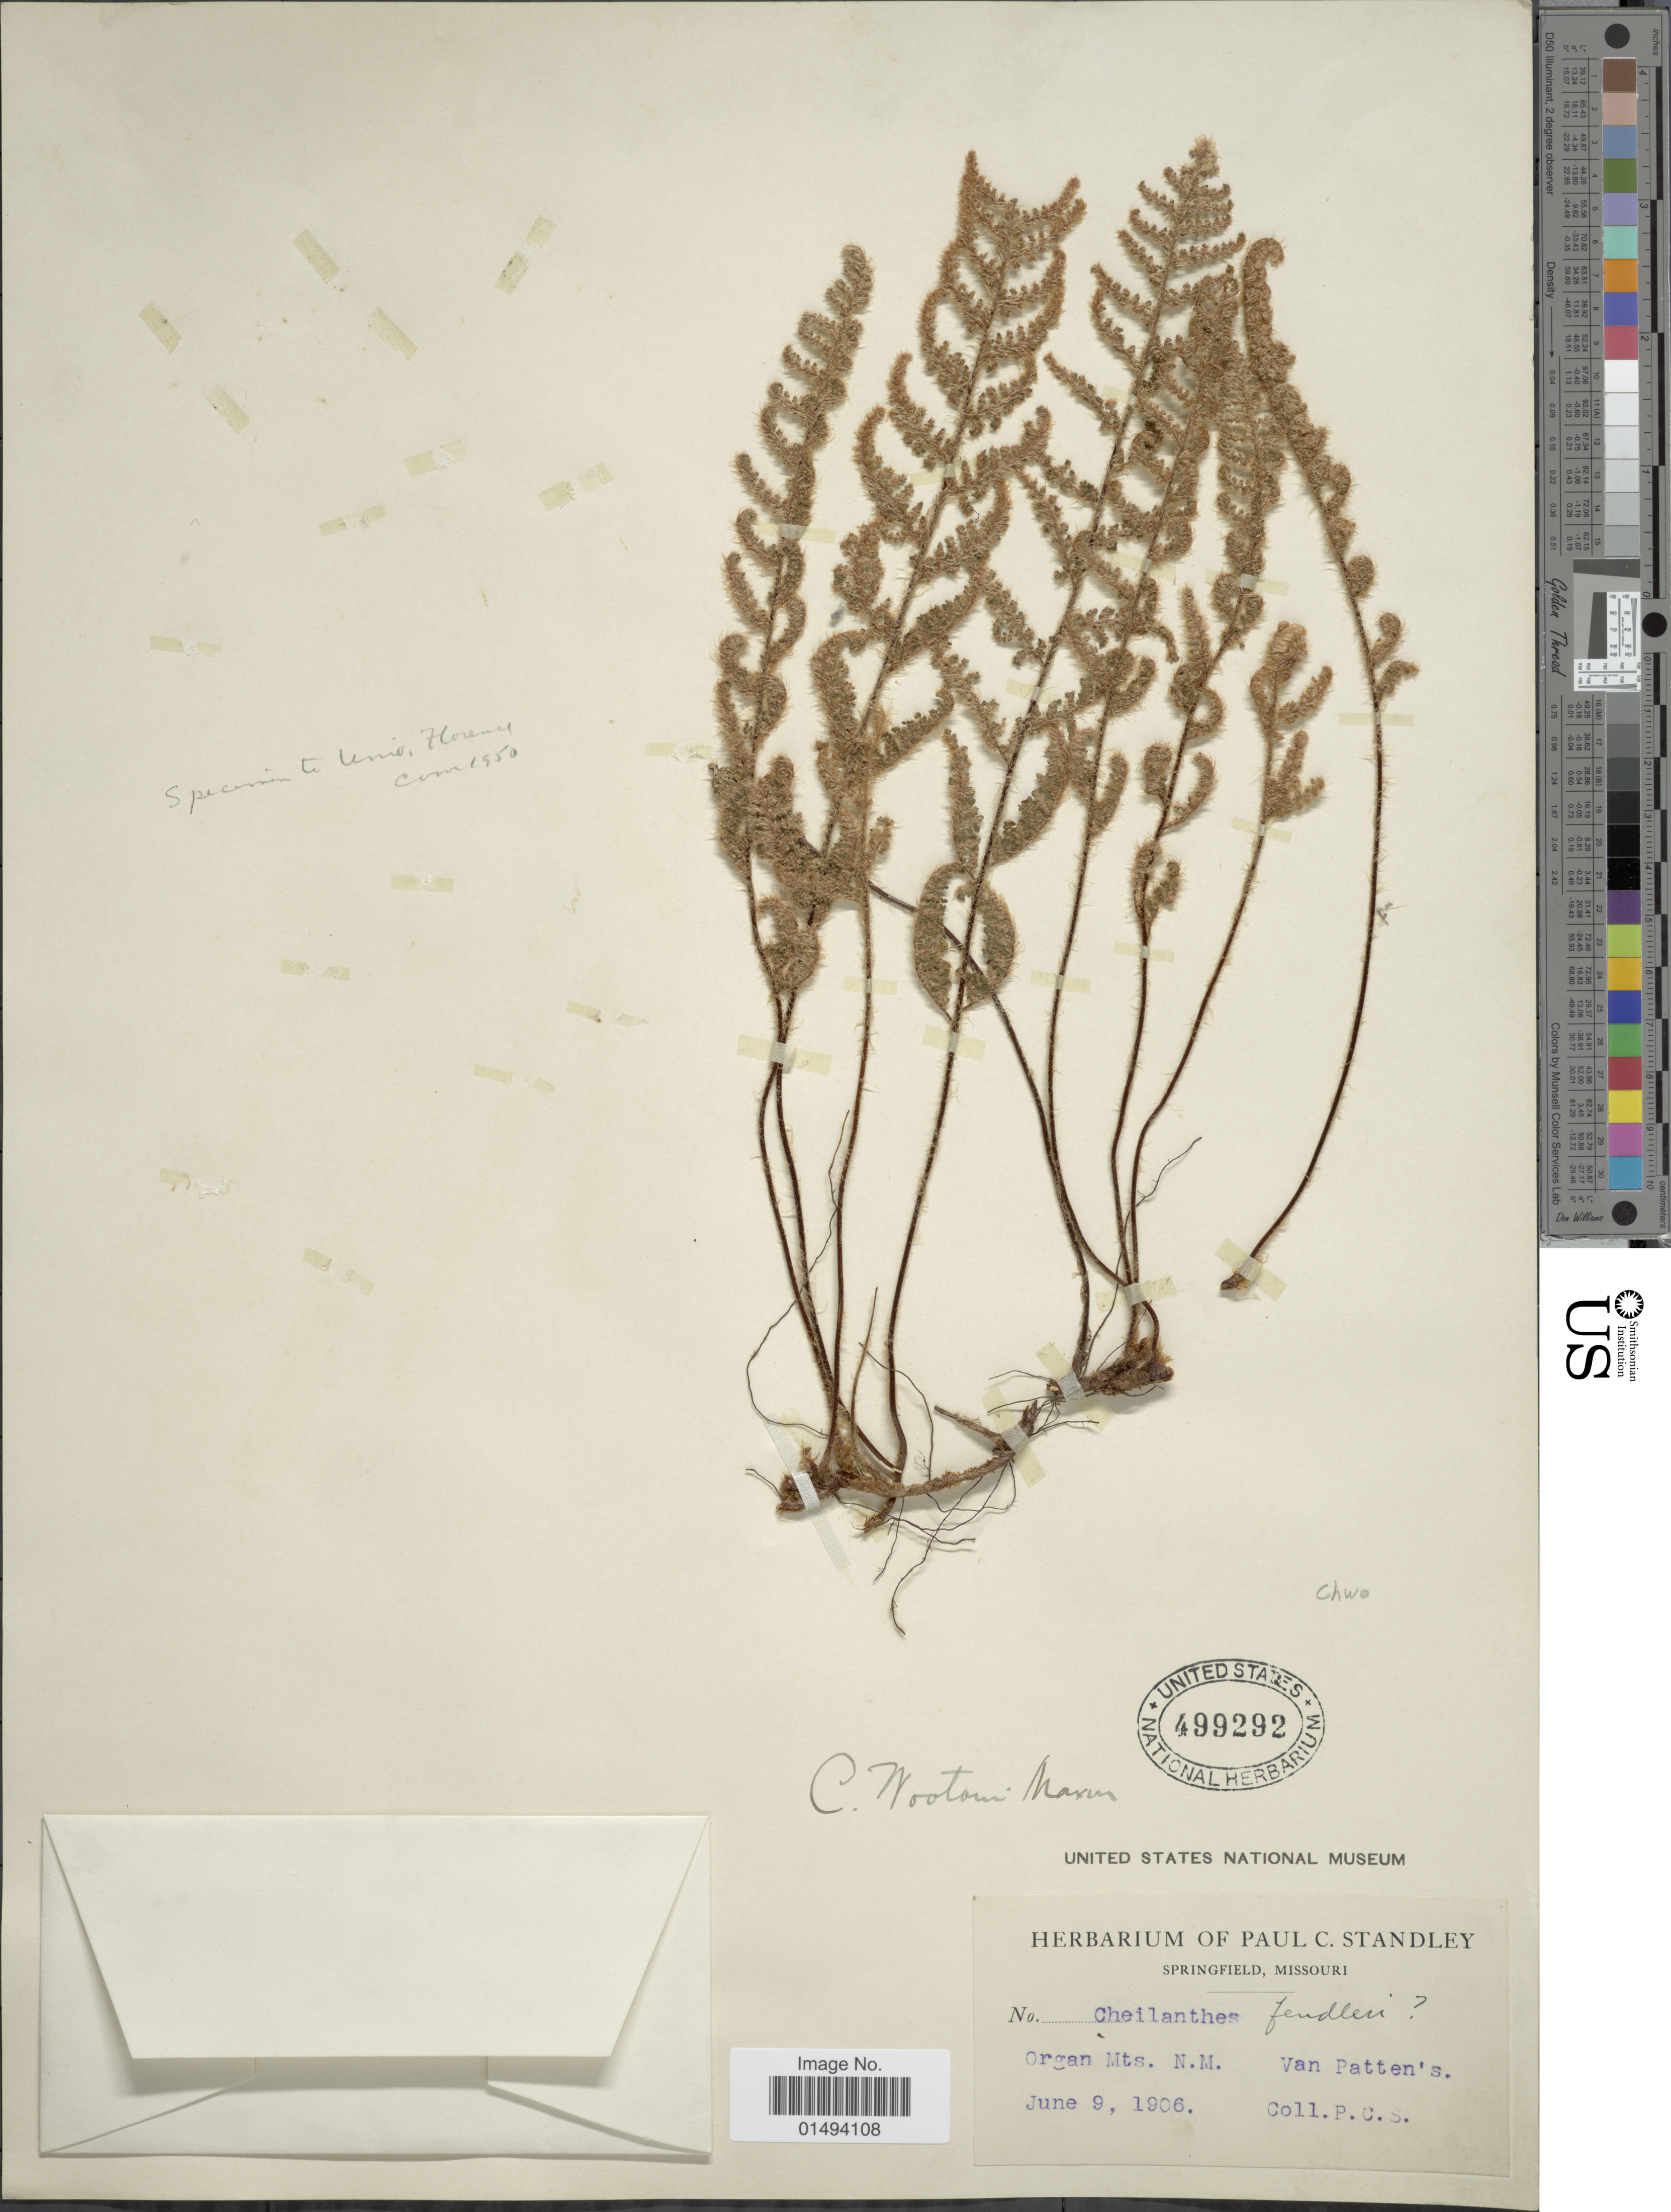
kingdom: Plantae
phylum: Tracheophyta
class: Polypodiopsida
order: Polypodiales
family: Pteridaceae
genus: Myriopteris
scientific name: Myriopteris wootonii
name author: (Maxon) Grusz & Windham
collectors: P. C. Standley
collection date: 1906-07-09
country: United States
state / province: New Mexico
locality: Springfield, Missouri, Organ Mts. , Van Patten's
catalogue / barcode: US 499292